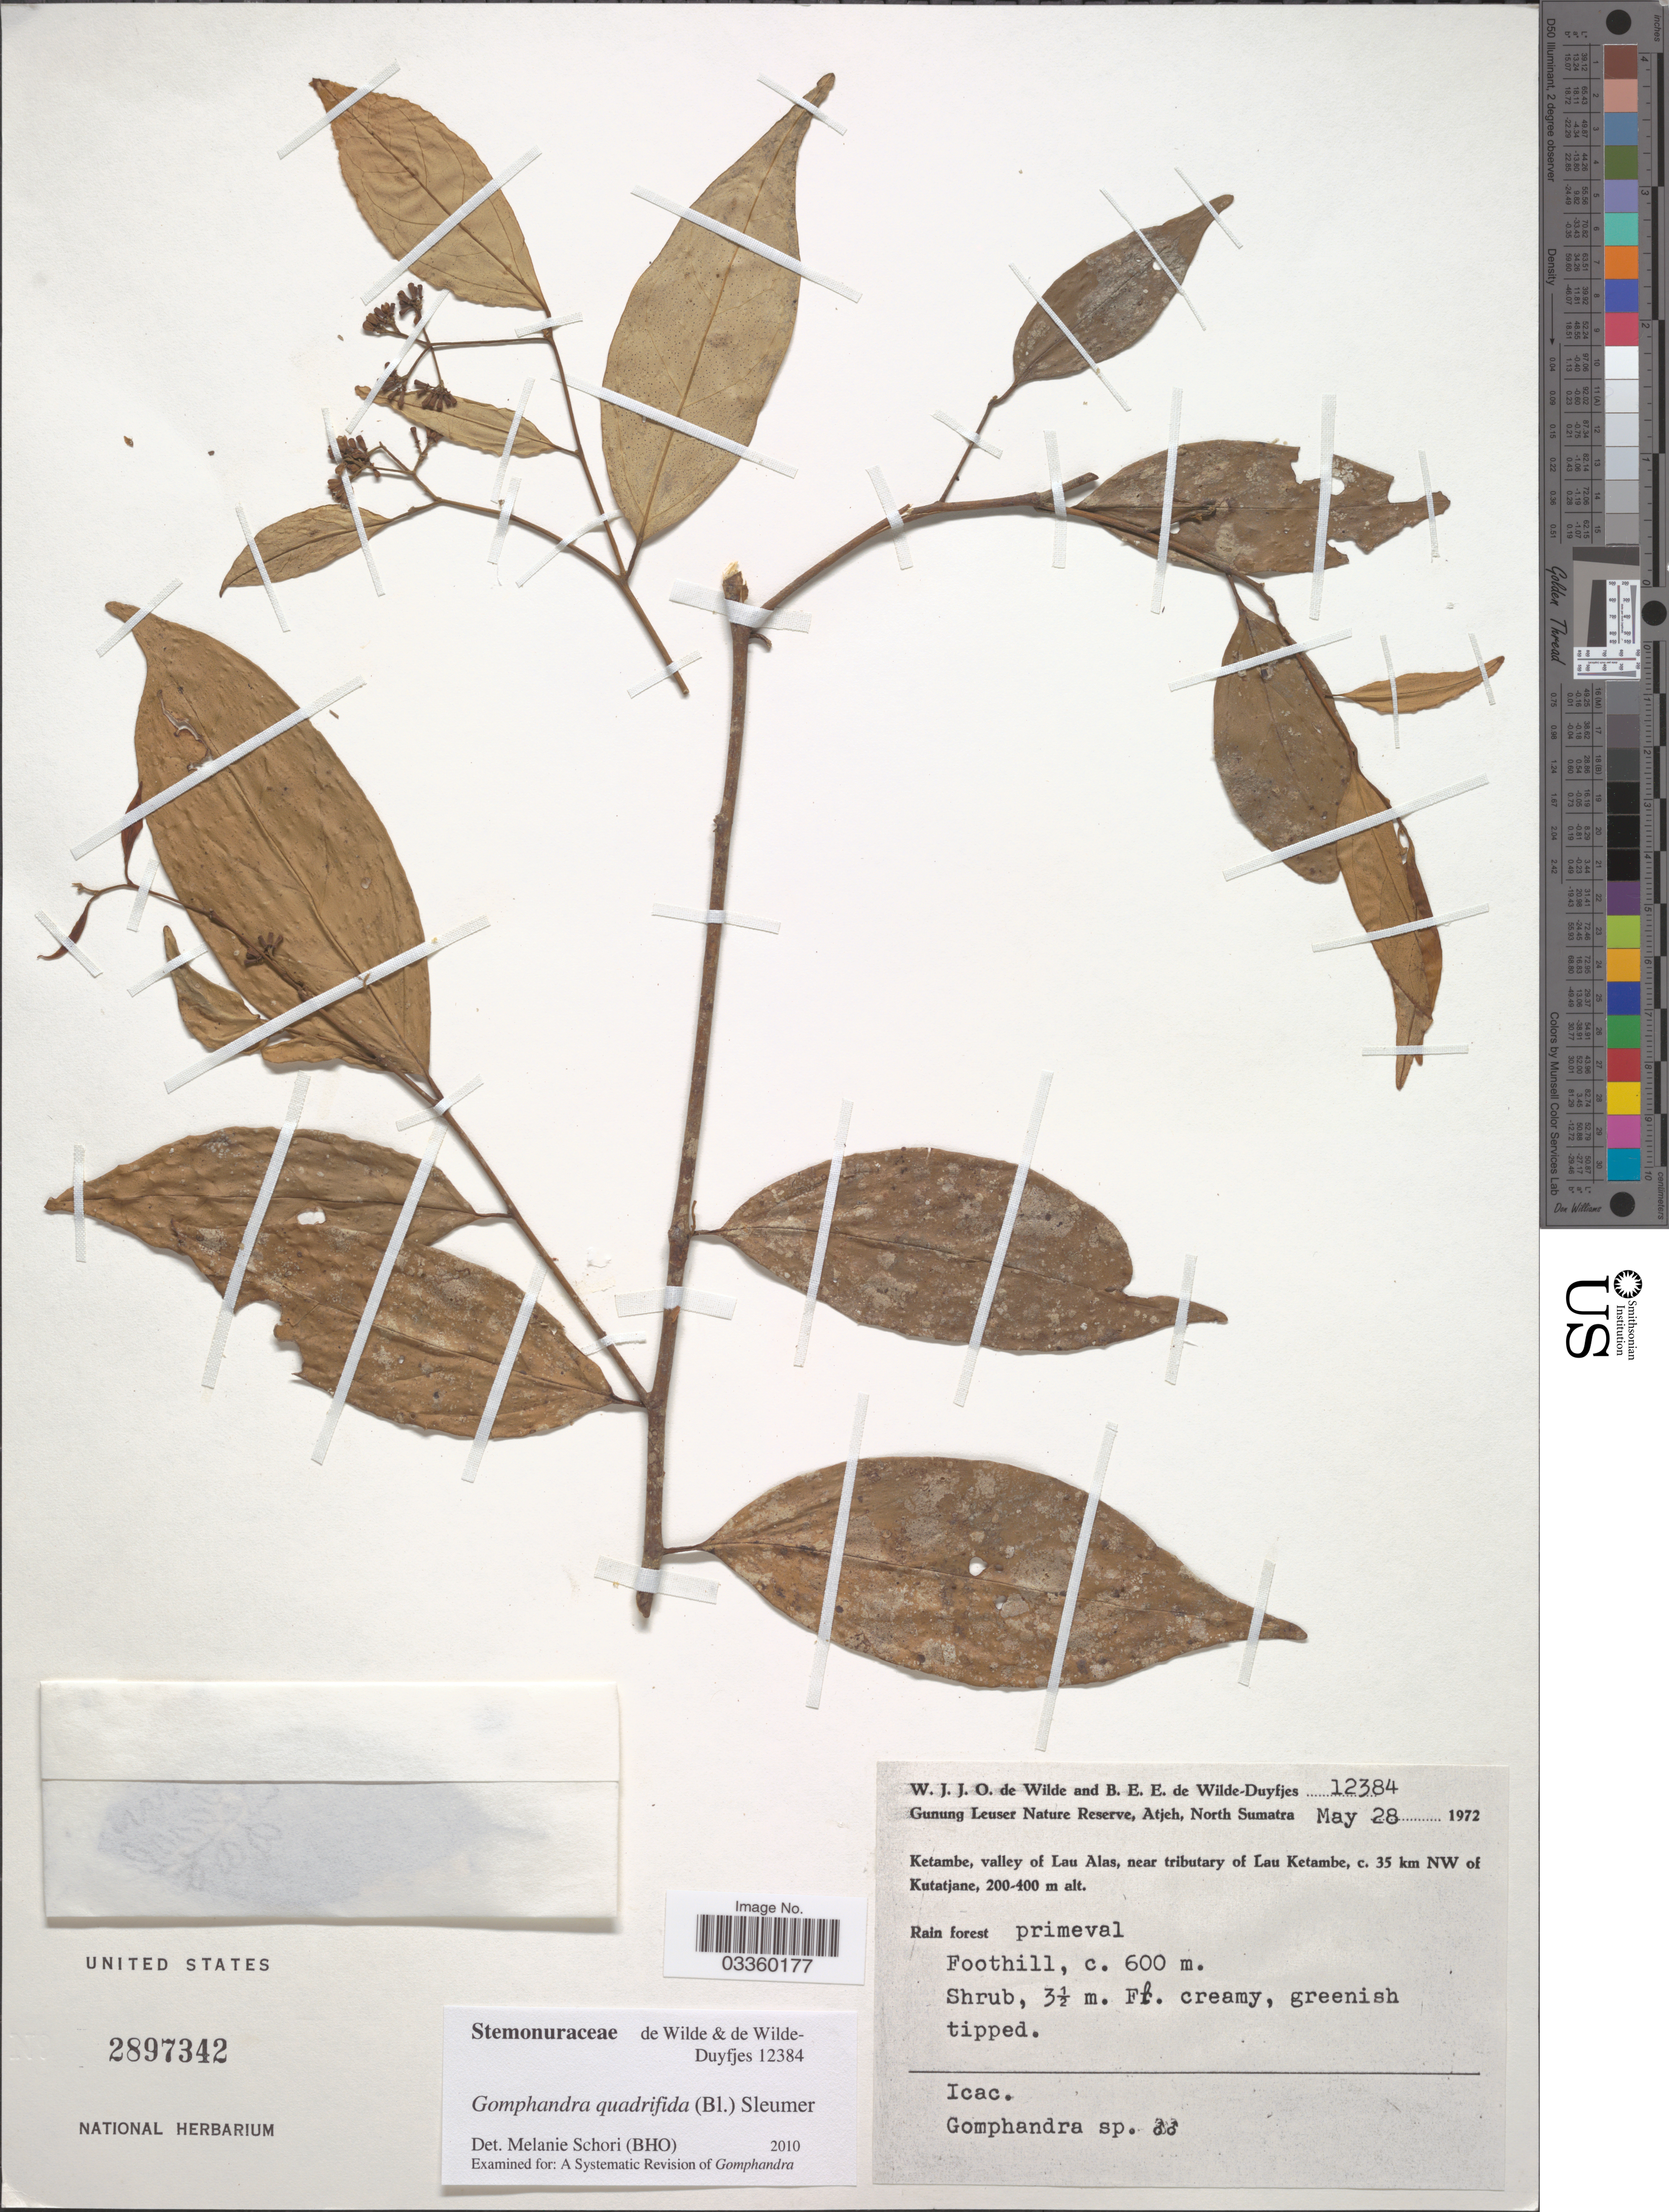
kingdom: Plantae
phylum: Tracheophyta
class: Magnoliopsida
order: Cardiopteridales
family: Stemonuraceae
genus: Gomphandra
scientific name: Gomphandra quadrifida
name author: (Blume) Sleumer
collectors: W. J. de Wilde & B. E. de Wilde-Duyfjes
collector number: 12384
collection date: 1972-05-28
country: Indonesia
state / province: Sumatra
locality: Gunung Leuser Nature Reserve, Atjeh, North Sumatra. Ketambe, valley of Lau Alas, near tributary of Lau Ketambe, c. 35 km NW of Kutatjane.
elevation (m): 600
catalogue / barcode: US 2897342